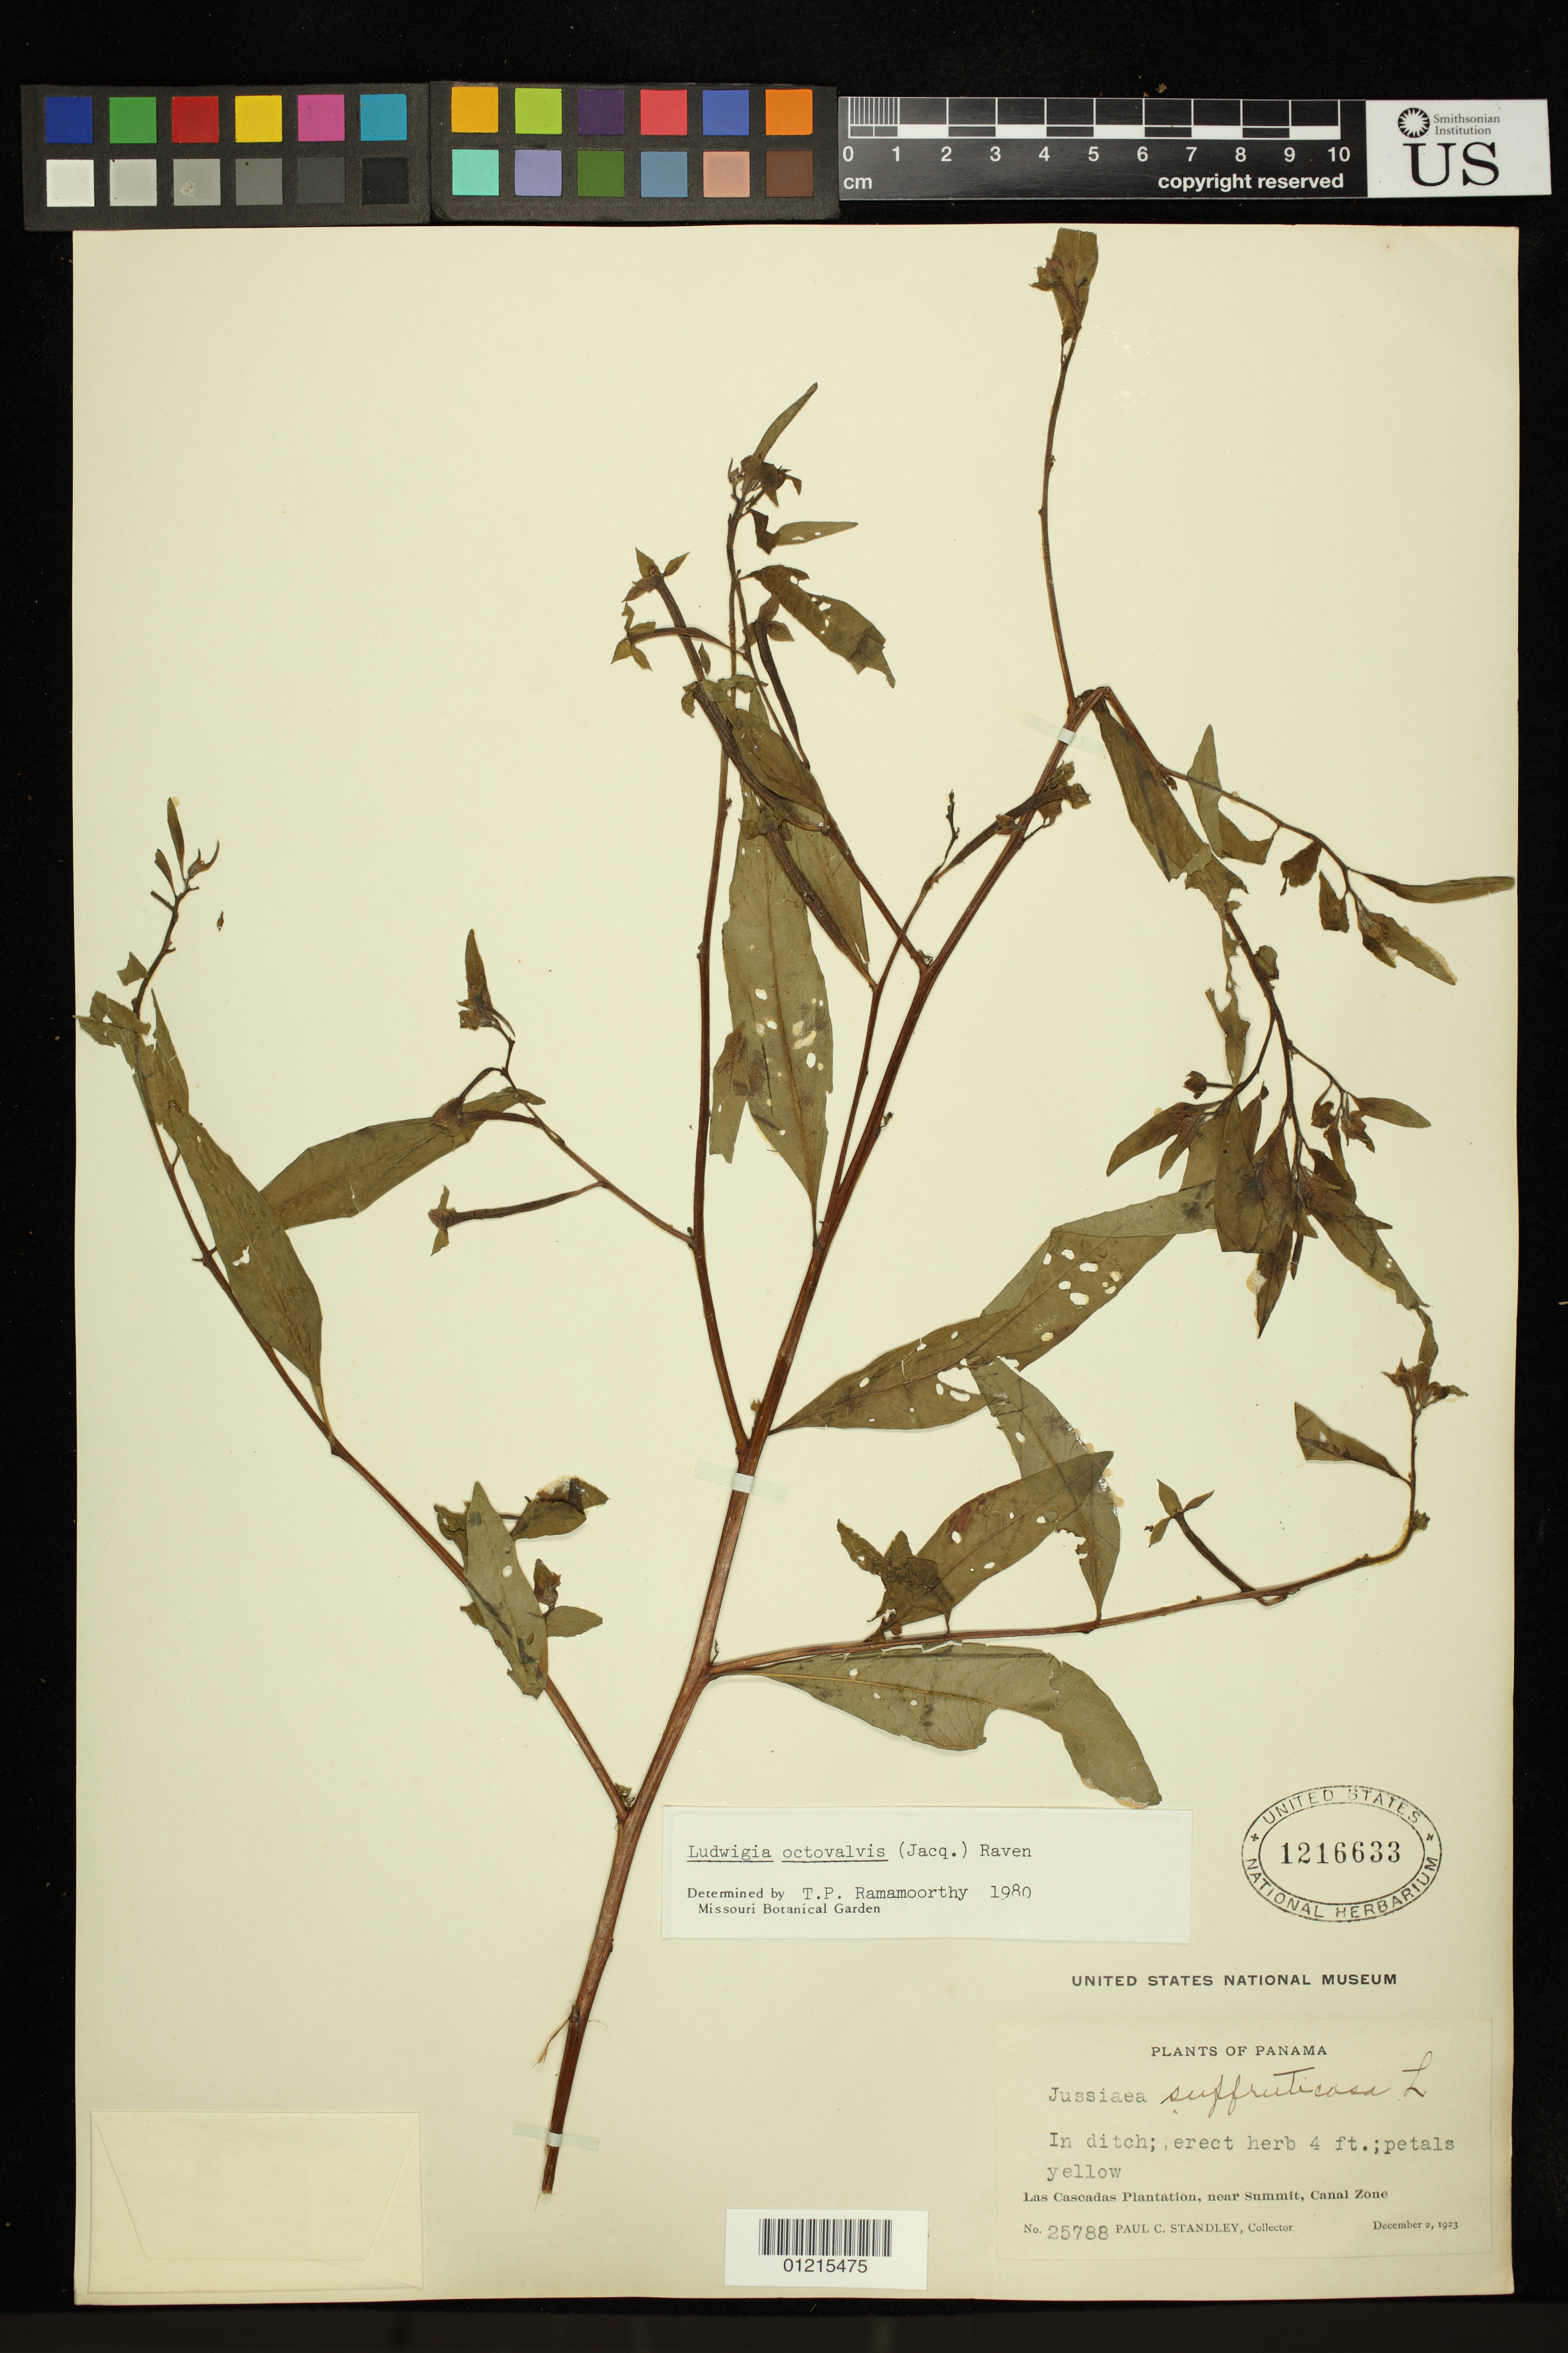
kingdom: Plantae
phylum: Tracheophyta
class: Magnoliopsida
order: Myrtales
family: Onagraceae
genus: Ludwigia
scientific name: Ludwigia octovalvis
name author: (Jacq.) P.H. Raven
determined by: Ramamoorthy, T. P.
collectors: P. C. Standley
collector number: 25788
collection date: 1923-12-02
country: Panama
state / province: Panamá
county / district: Canal Zone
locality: Las Cascadas Plantation, near Summit.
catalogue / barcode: US 1216633